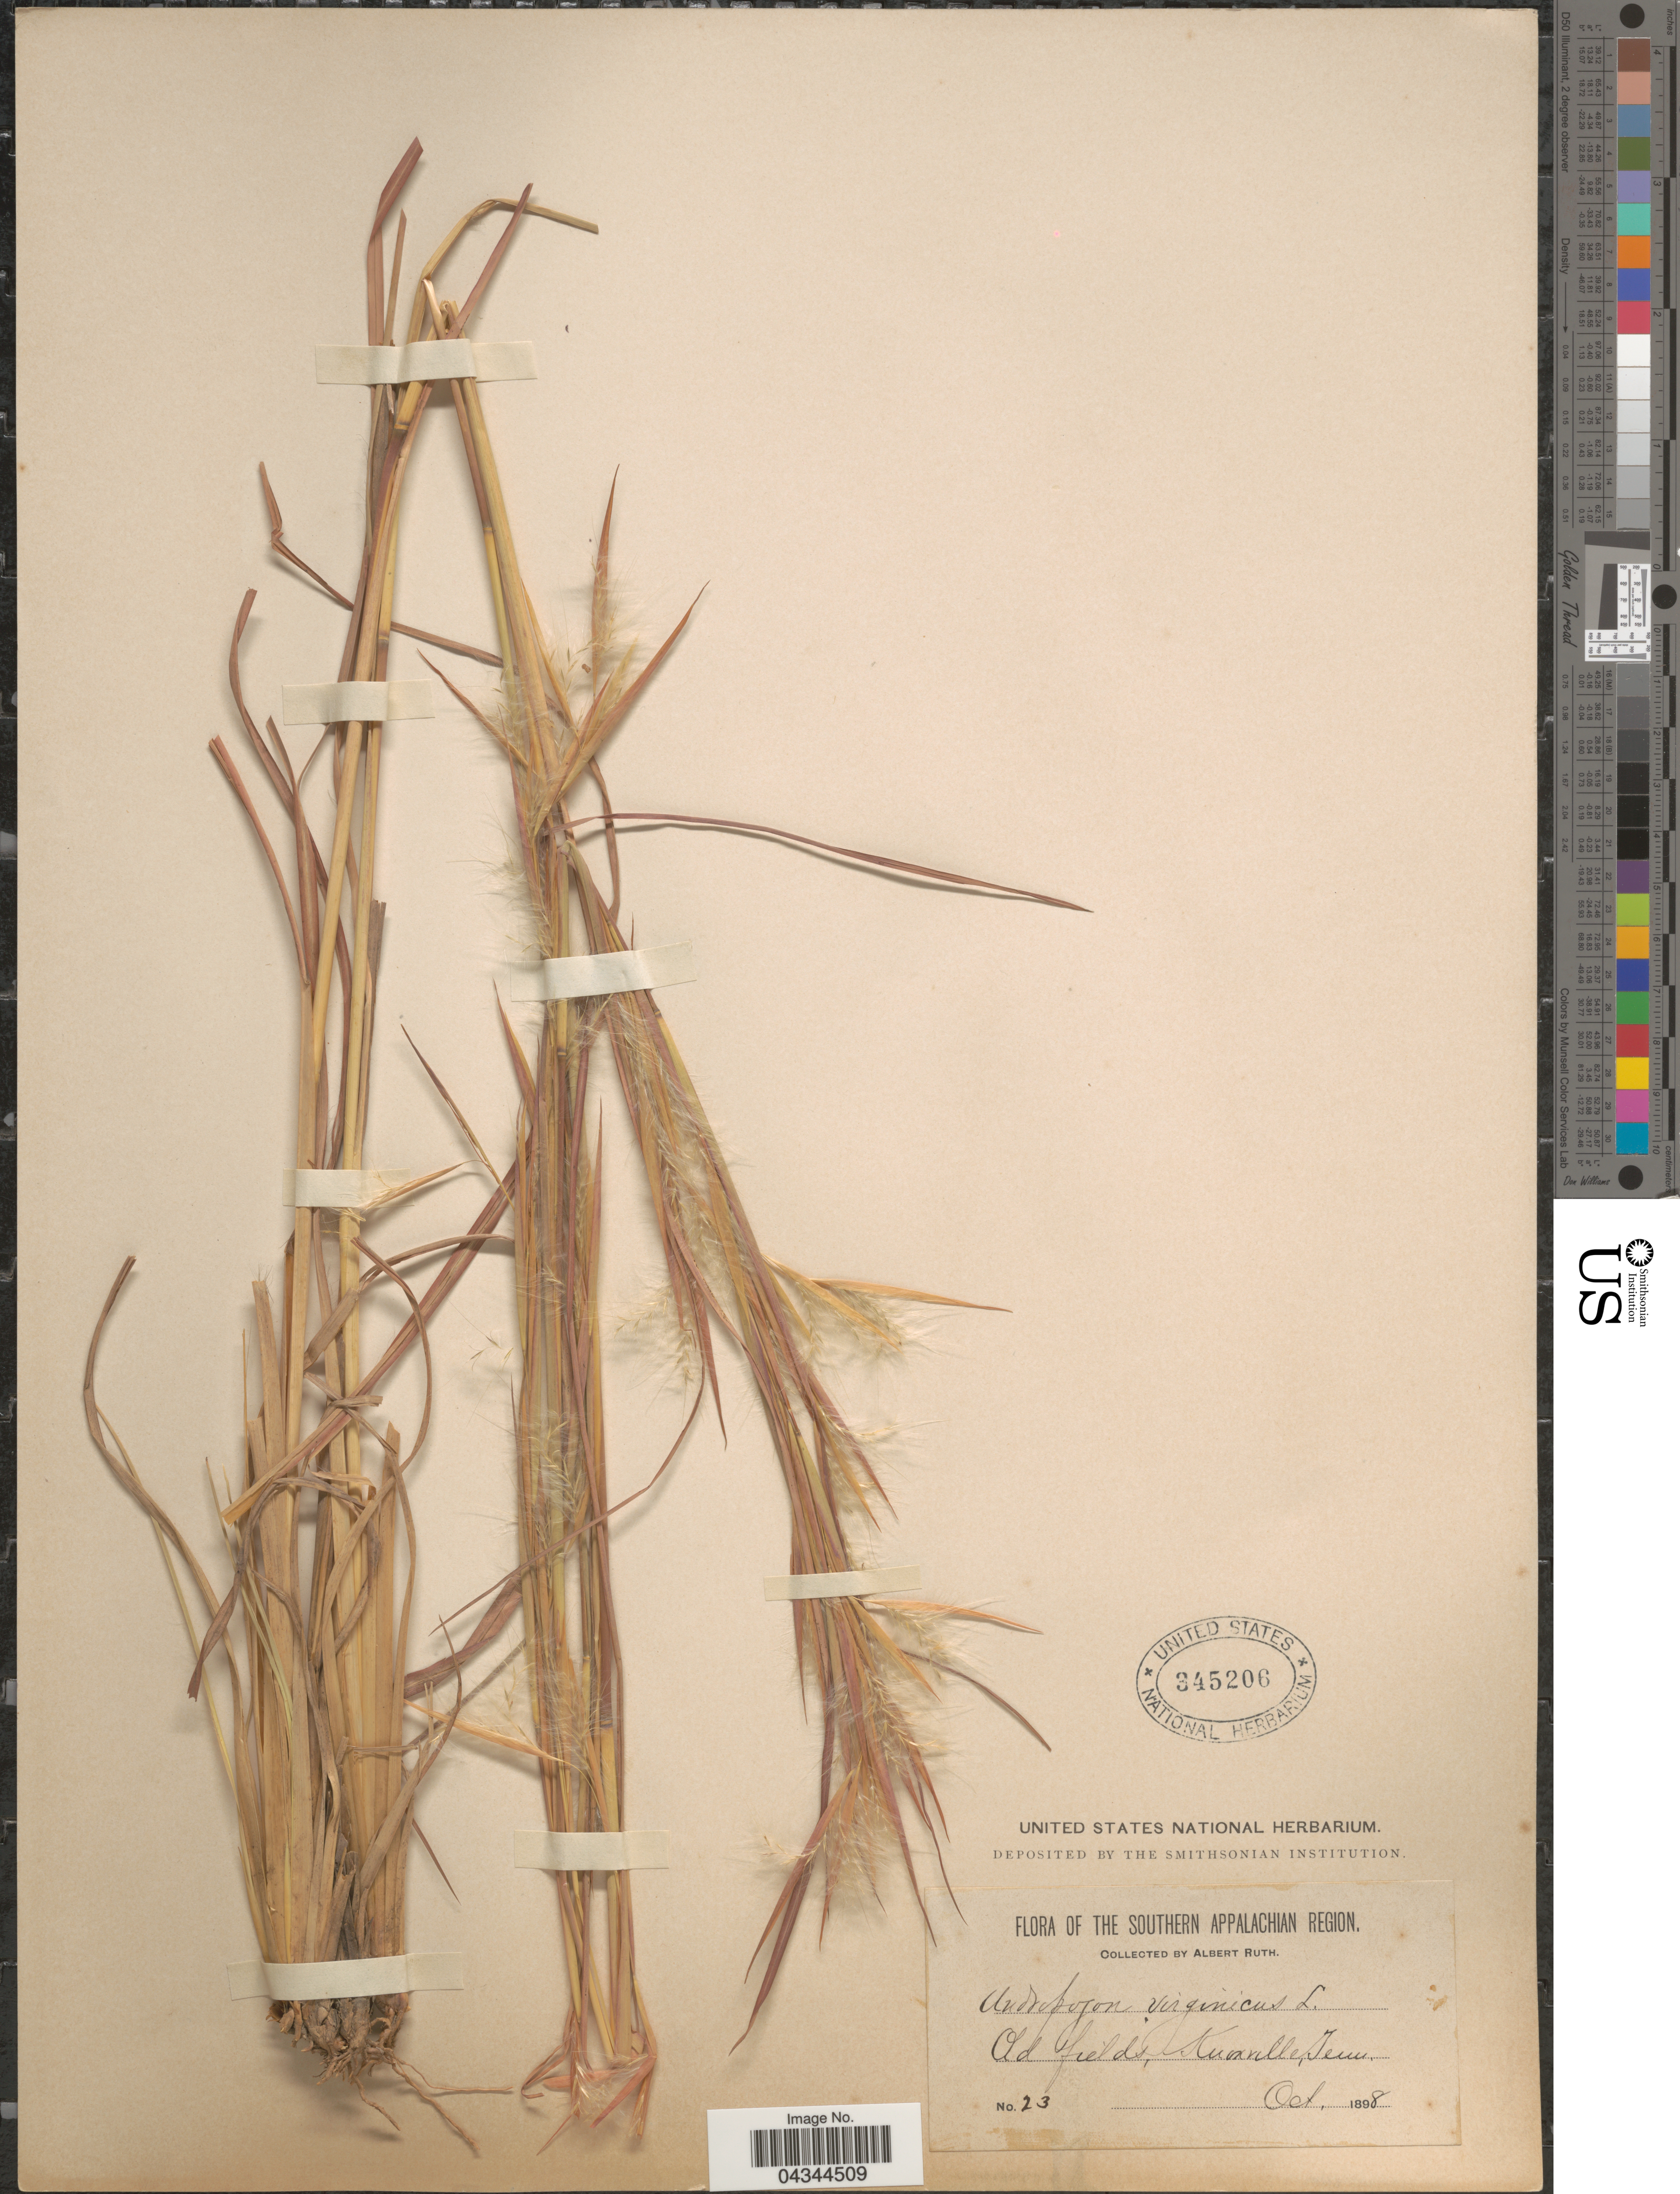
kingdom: Plantae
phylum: Tracheophyta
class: Liliopsida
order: Poales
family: Poaceae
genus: Andropogon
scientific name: Andropogon virginicus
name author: L.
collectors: A. Ruth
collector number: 23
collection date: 1898-10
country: United States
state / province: Tennessee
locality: The Southern Appalachian Region. Old fields, Knoxville.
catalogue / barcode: US 345206